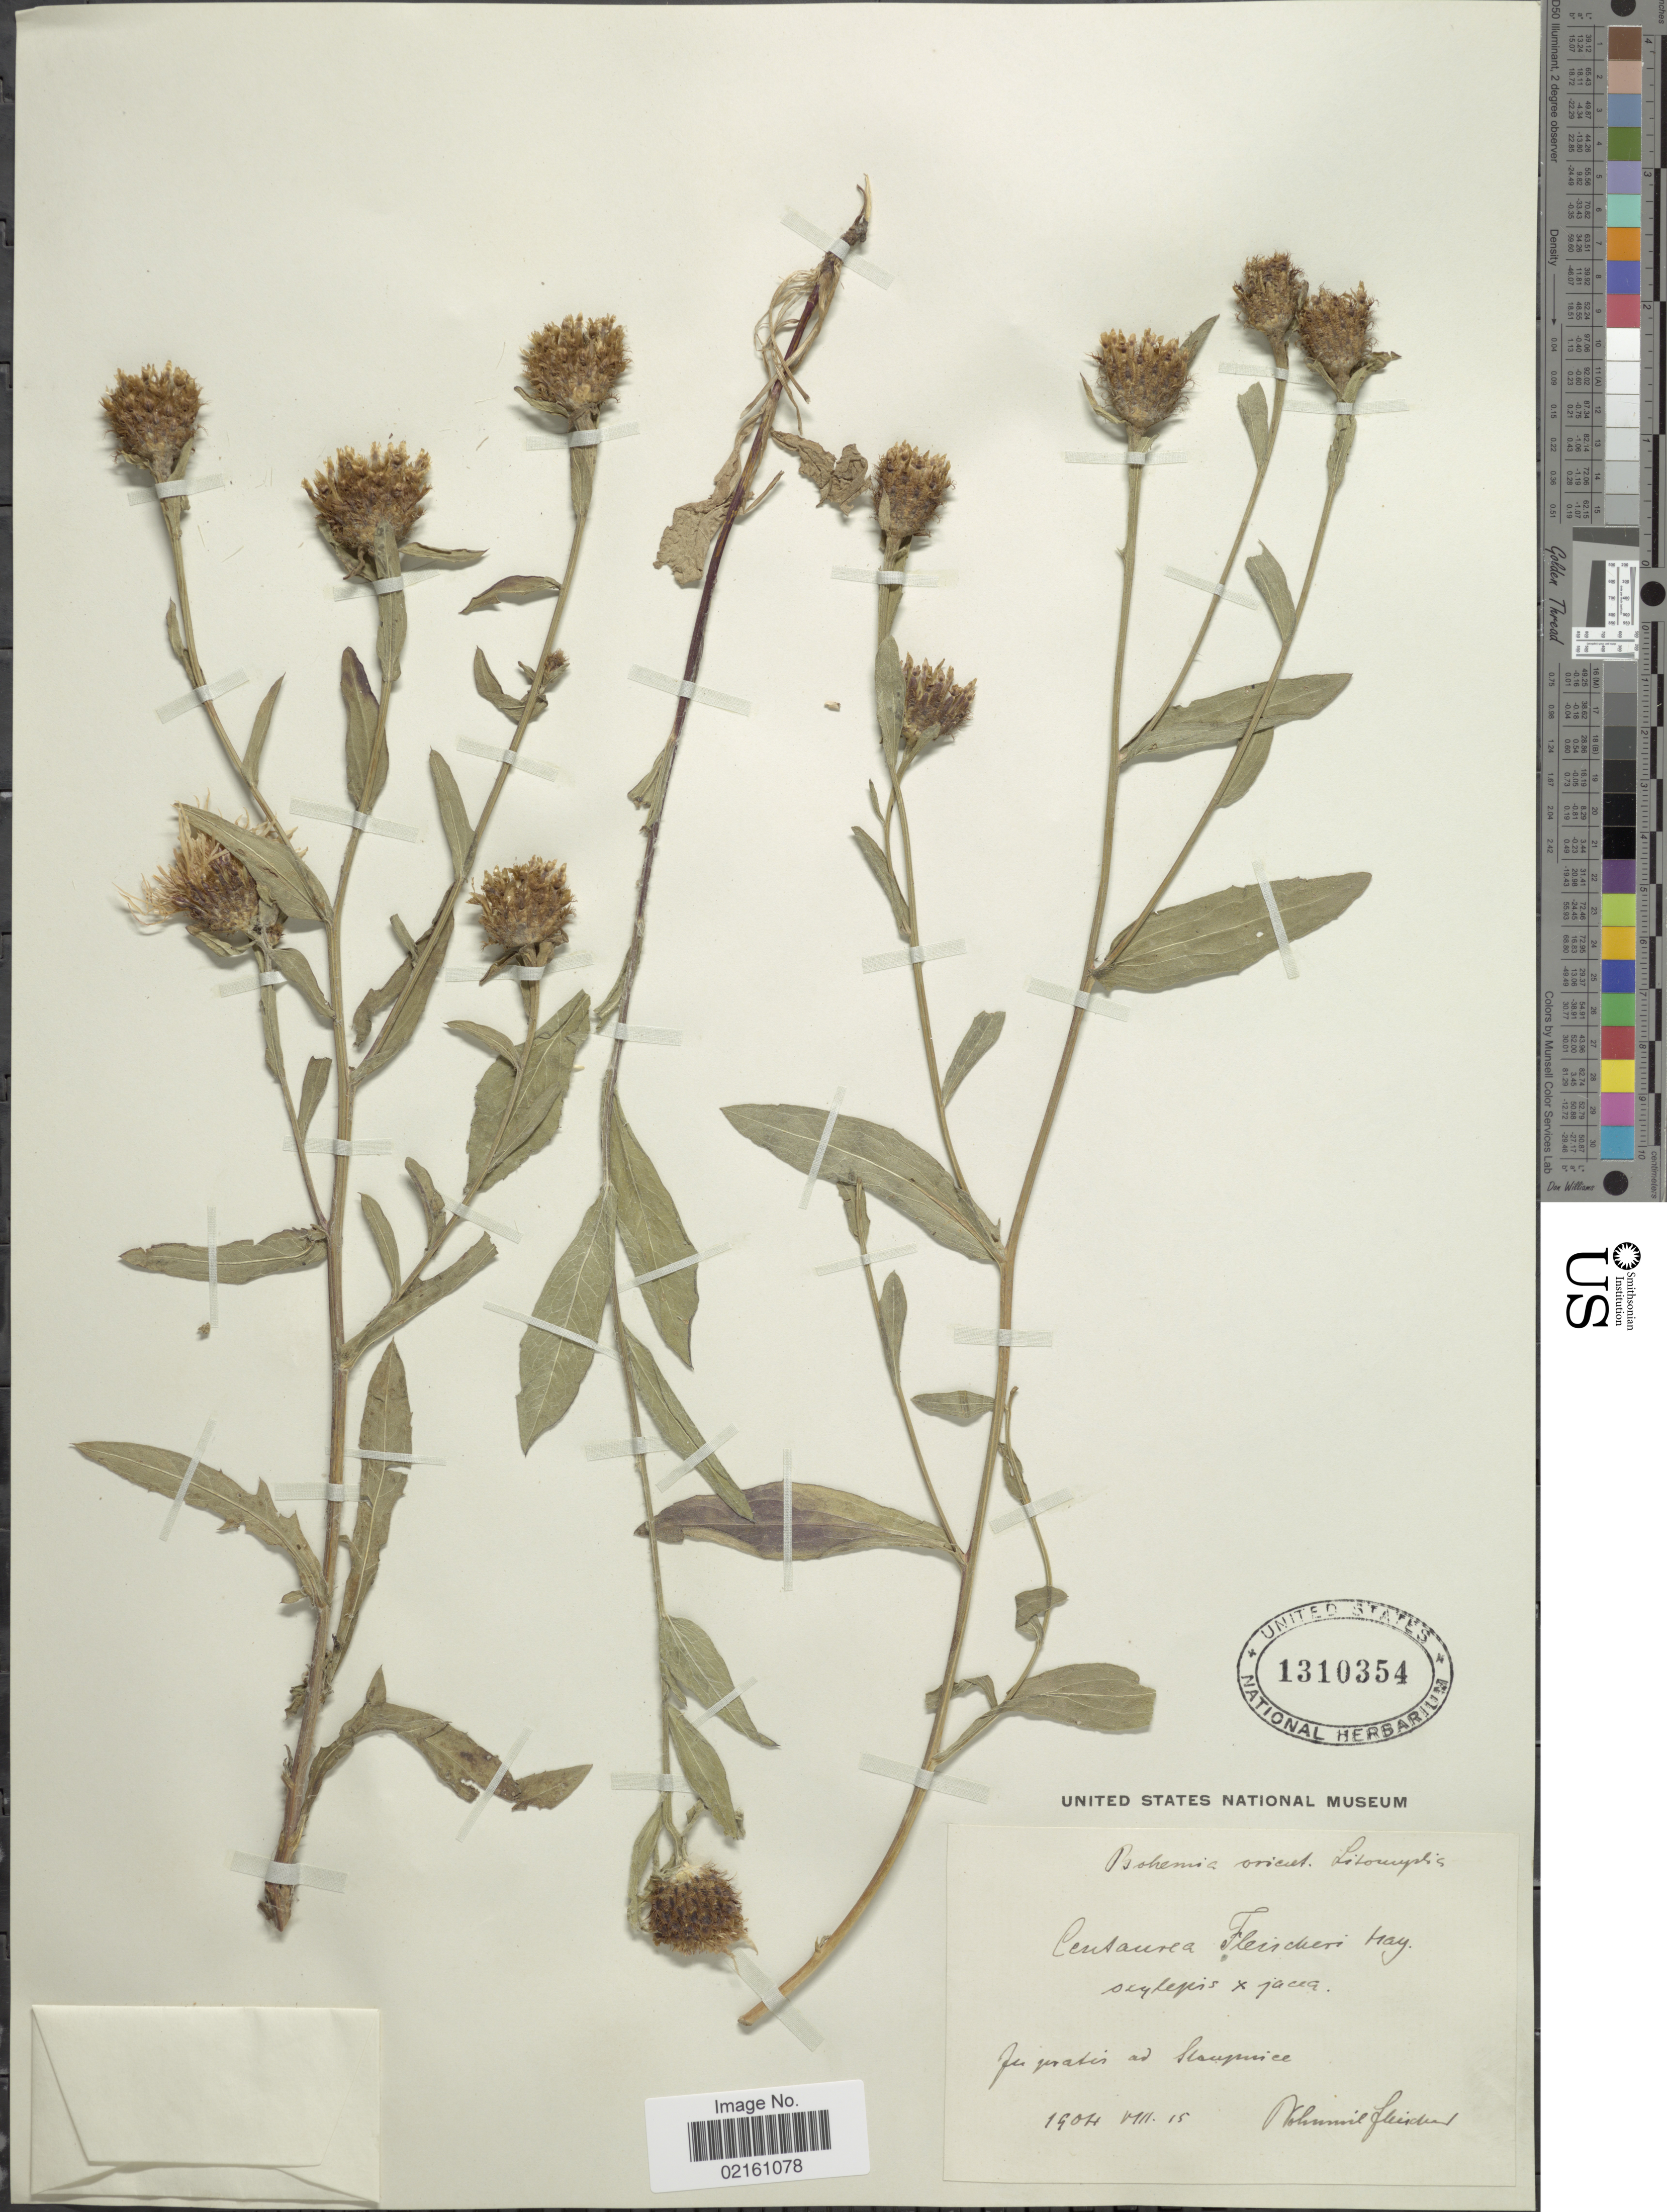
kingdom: Plantae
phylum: Tracheophyta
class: Magnoliopsida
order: Asterales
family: Asteraceae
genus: Centaurea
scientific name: Centaurea fleischeri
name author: Hayek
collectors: B. Fleischer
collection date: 1904-08-15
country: Czechia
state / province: Pardubice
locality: Bohemia orient. Litorenplis, ad Stanpuice [interpreted]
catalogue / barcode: US 1310354